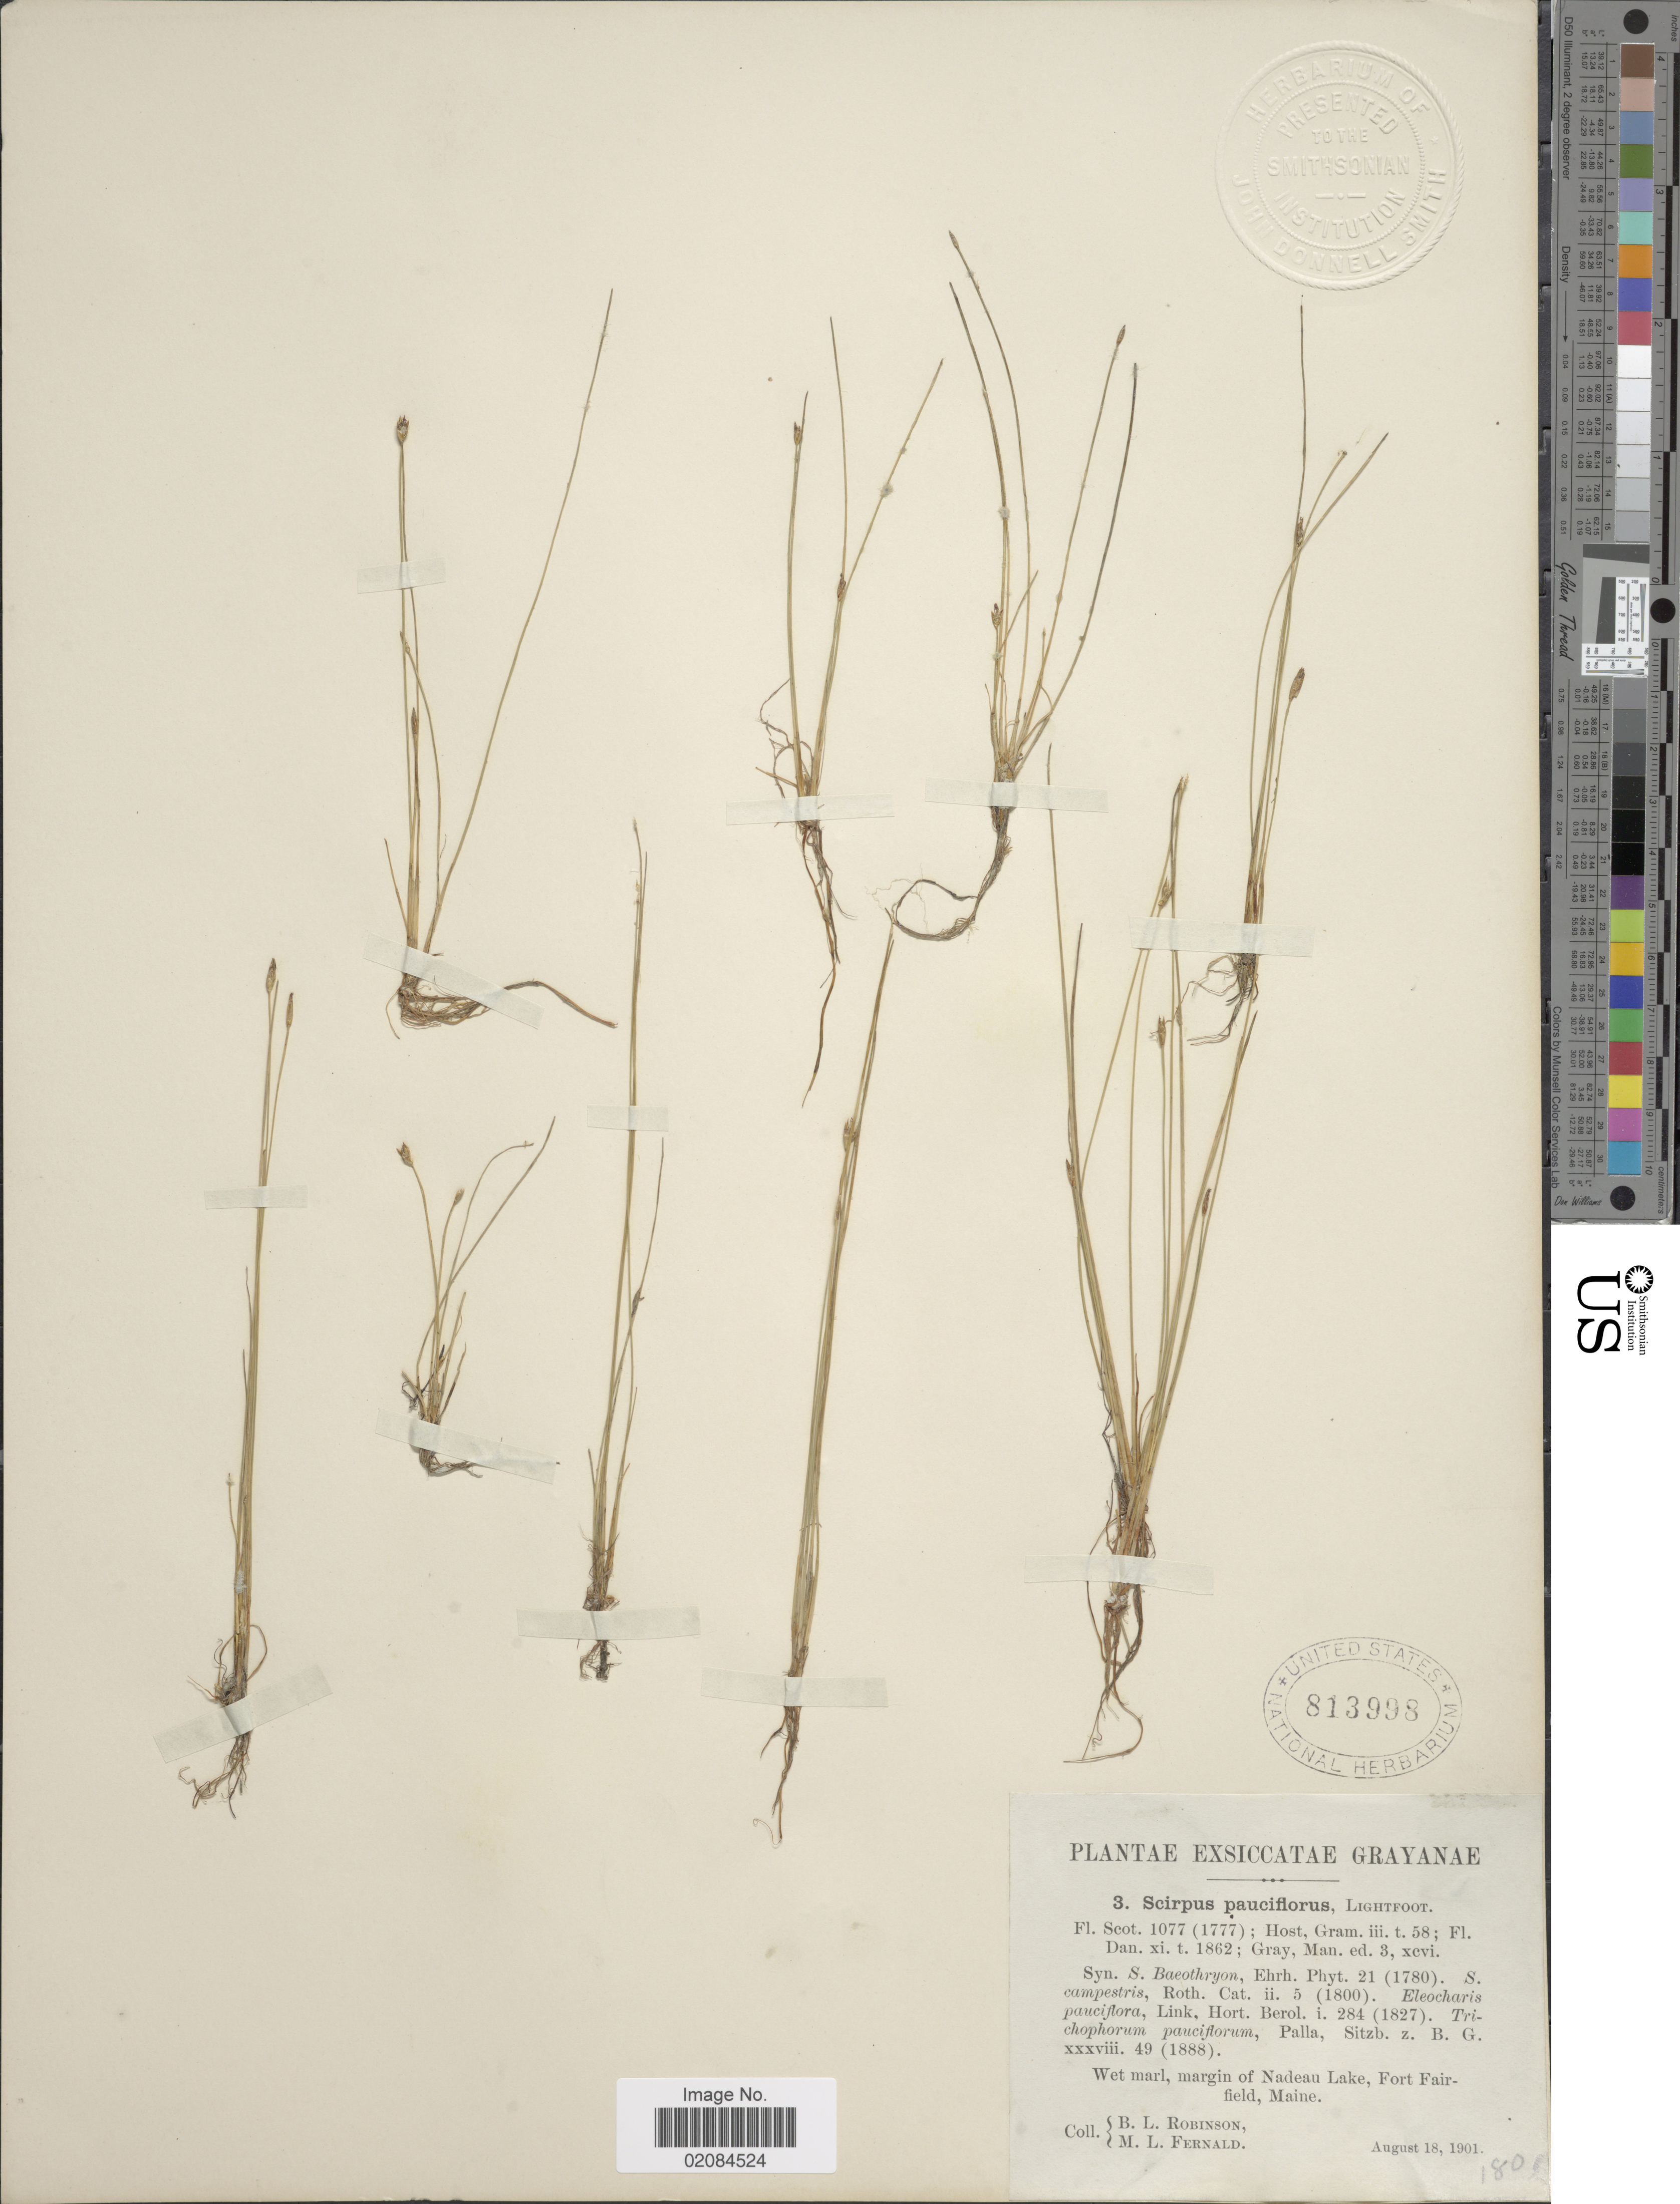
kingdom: Plantae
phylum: Tracheophyta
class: Liliopsida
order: Poales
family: Cyperaceae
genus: Eleocharis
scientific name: Eleocharis quinqueflora subsp. fernaldii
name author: (Svenson) Hultén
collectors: B. L. Robinson & M. L. Fernald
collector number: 3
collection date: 1901-08-18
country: United States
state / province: Maine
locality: Margin of Nadeau Lake, Fort Fairfield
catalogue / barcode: US 813998